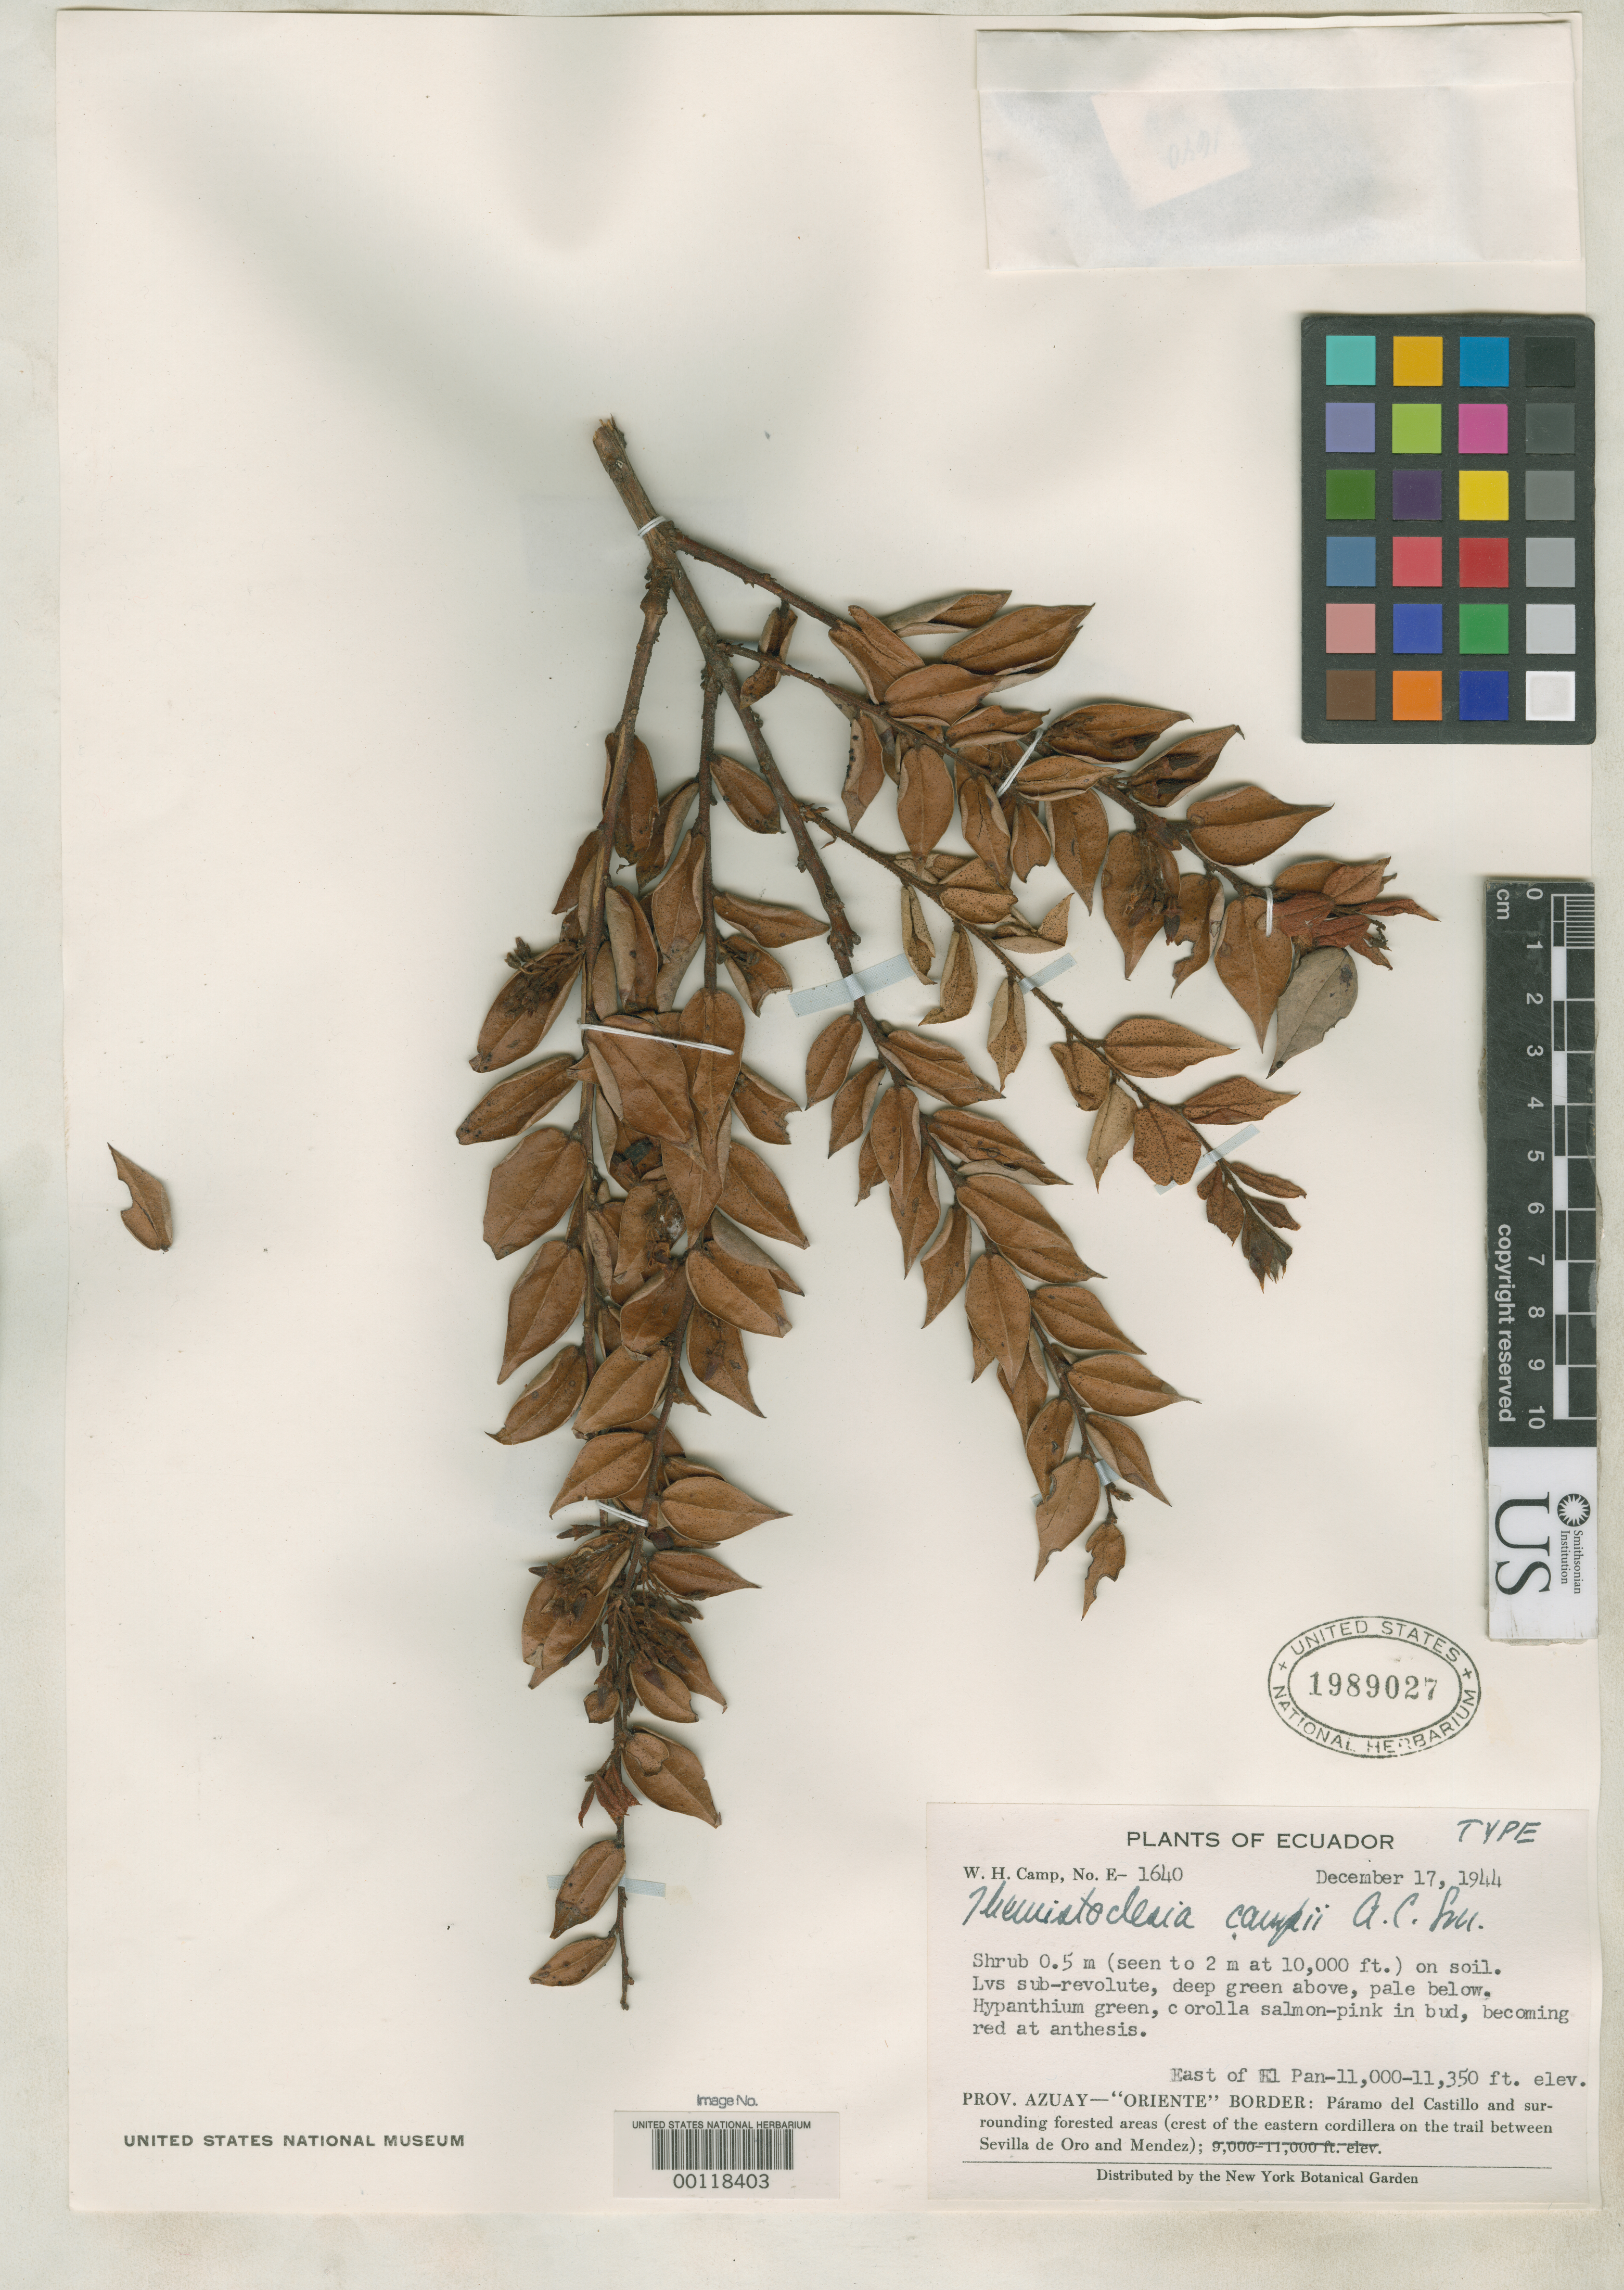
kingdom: Plantae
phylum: Tracheophyta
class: Magnoliopsida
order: Ericales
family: Ericaceae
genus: Themistoclesia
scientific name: Themistoclesia campii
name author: A.C. Sm.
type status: Holotype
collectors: W. H. Camp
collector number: E-1640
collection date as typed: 17 Dec 1944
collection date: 1944-12-17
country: Ecuador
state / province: Azuay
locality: E of el Pan, Paramo del Castillo & surrounding forest, crest of western Cordillera on Trail between Sevilla de Oro & Mendez.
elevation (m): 3353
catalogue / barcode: US 1989027